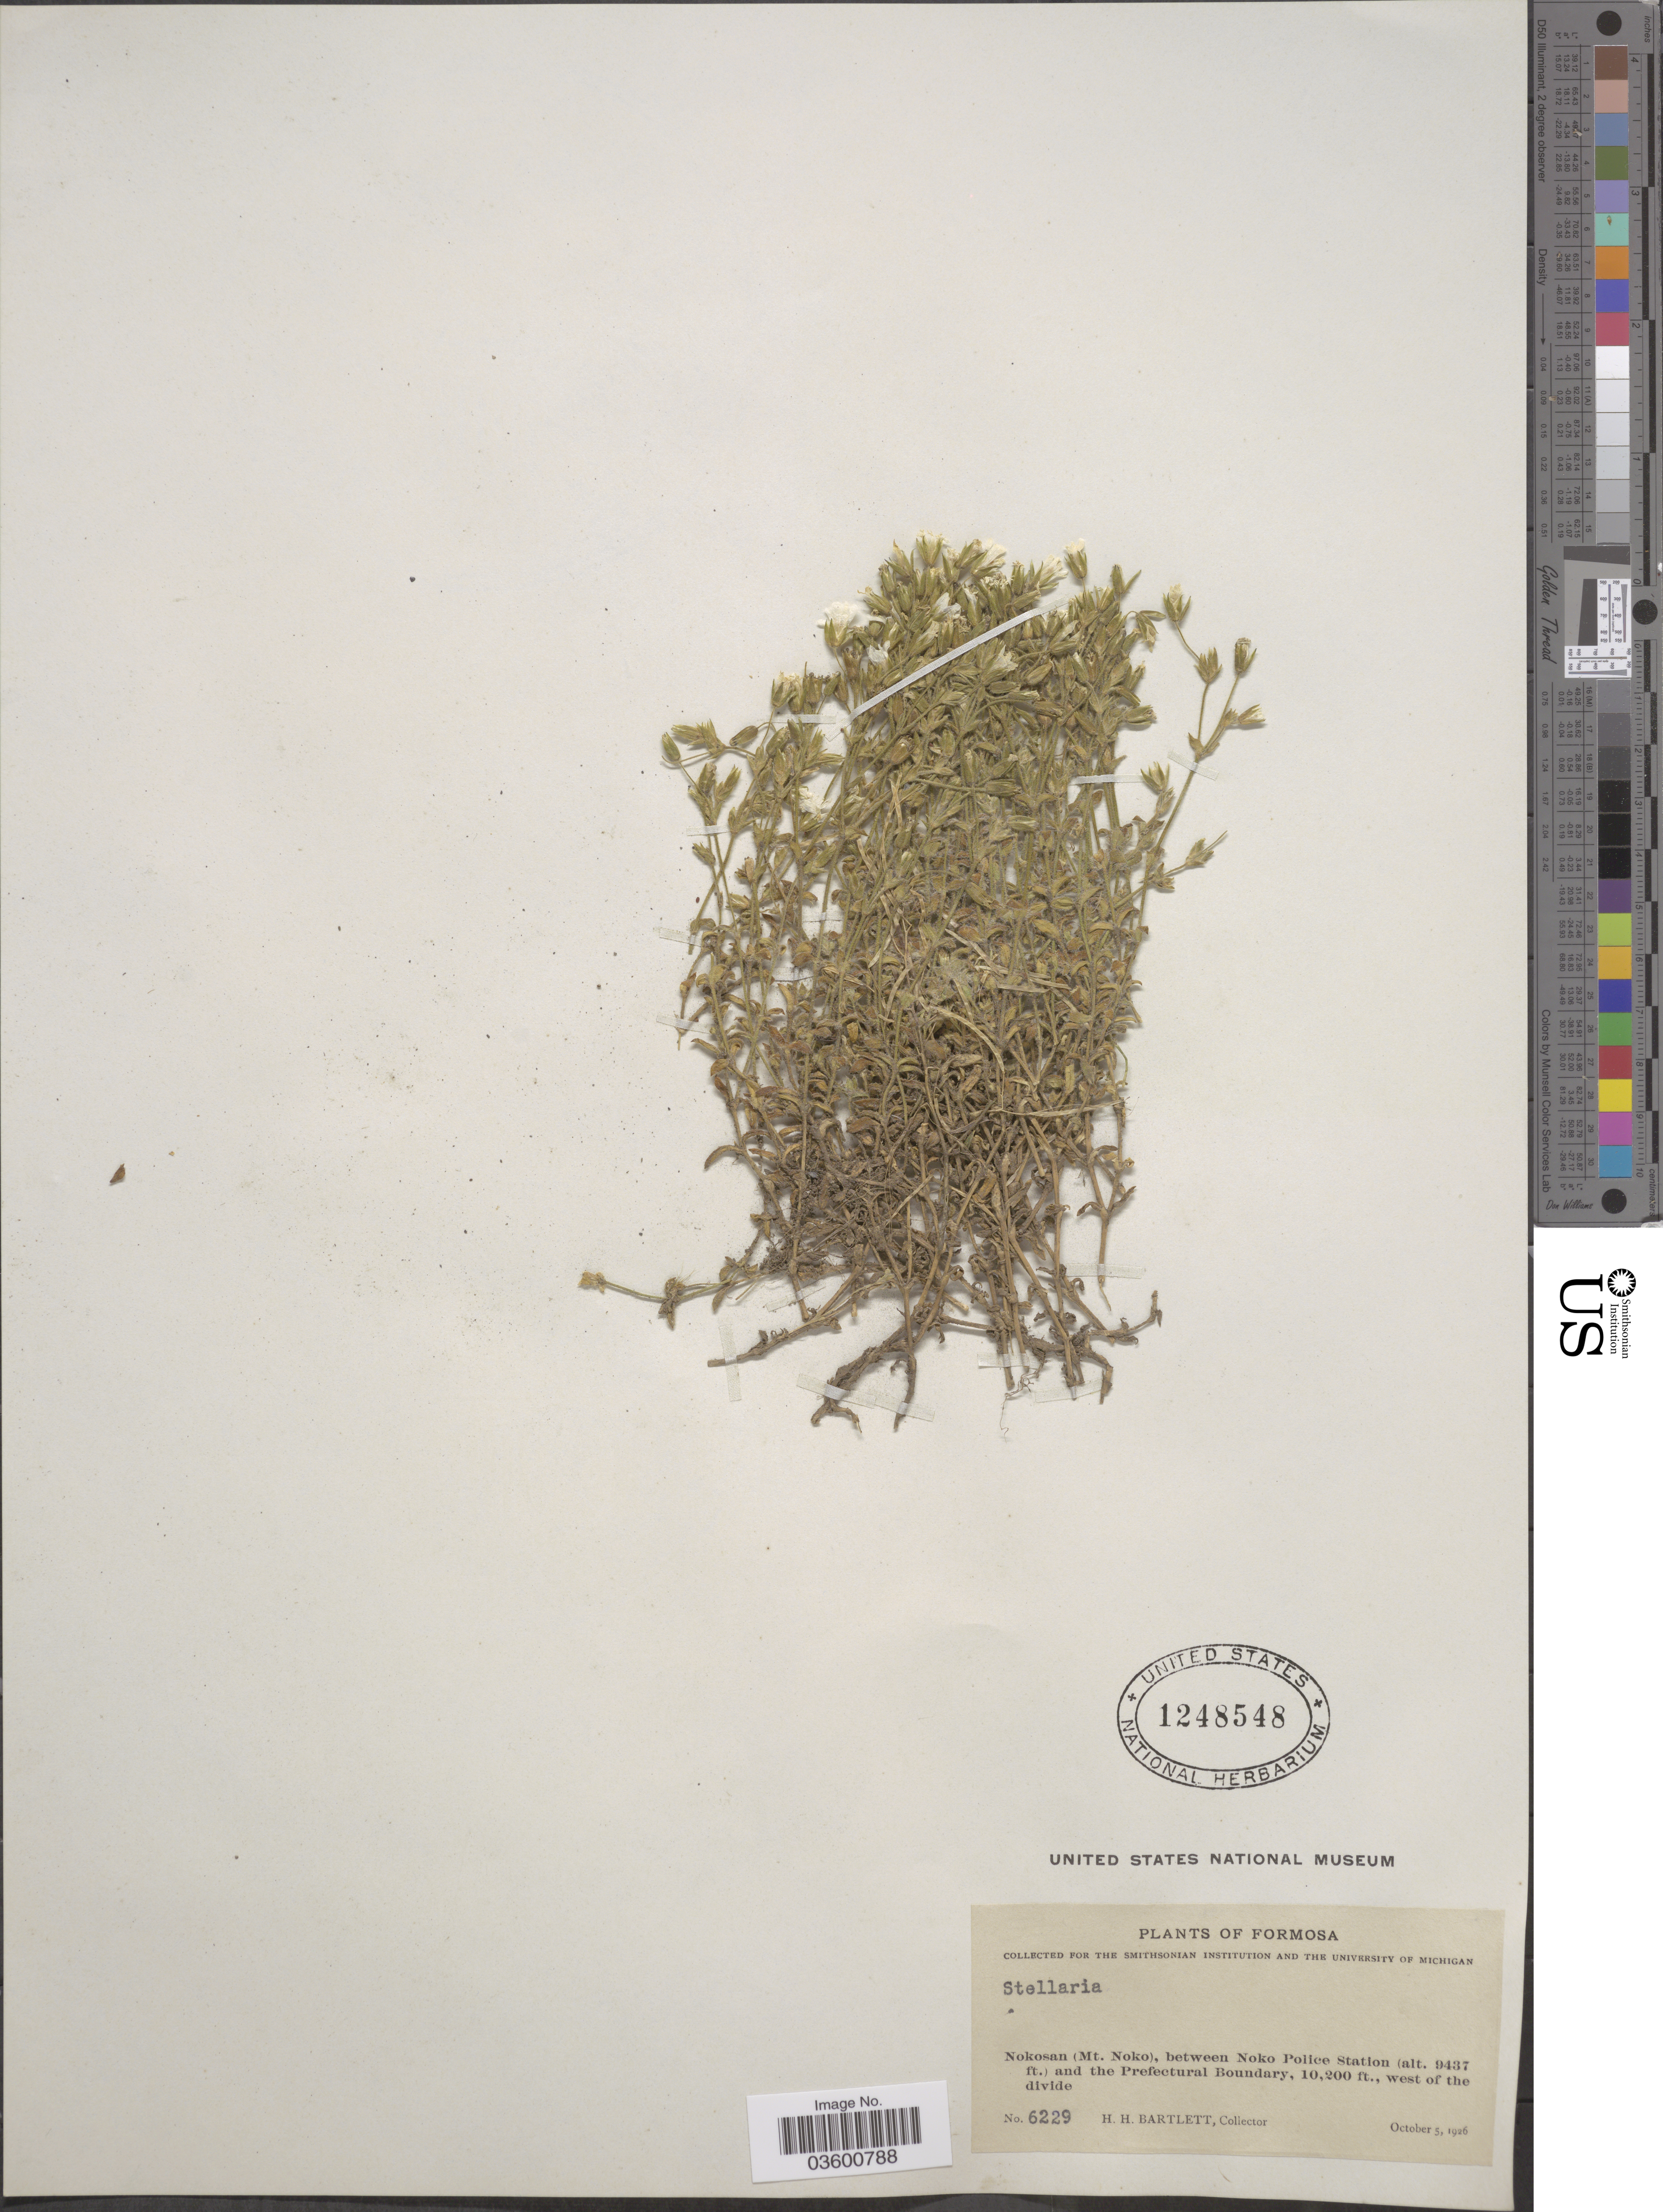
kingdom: Plantae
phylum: Tracheophyta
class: Magnoliopsida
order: Caryophyllales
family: Caryophyllaceae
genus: Stellaria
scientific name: Stellaria sp.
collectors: H. H. Bartlett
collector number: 6229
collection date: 1926-10-05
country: Taiwan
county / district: Hualien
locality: Formosa. Nokosan (Mt. Noko), between Noko Police Station and the Prefectural Boundary, west of the divide.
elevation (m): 2876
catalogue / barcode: US 1248548